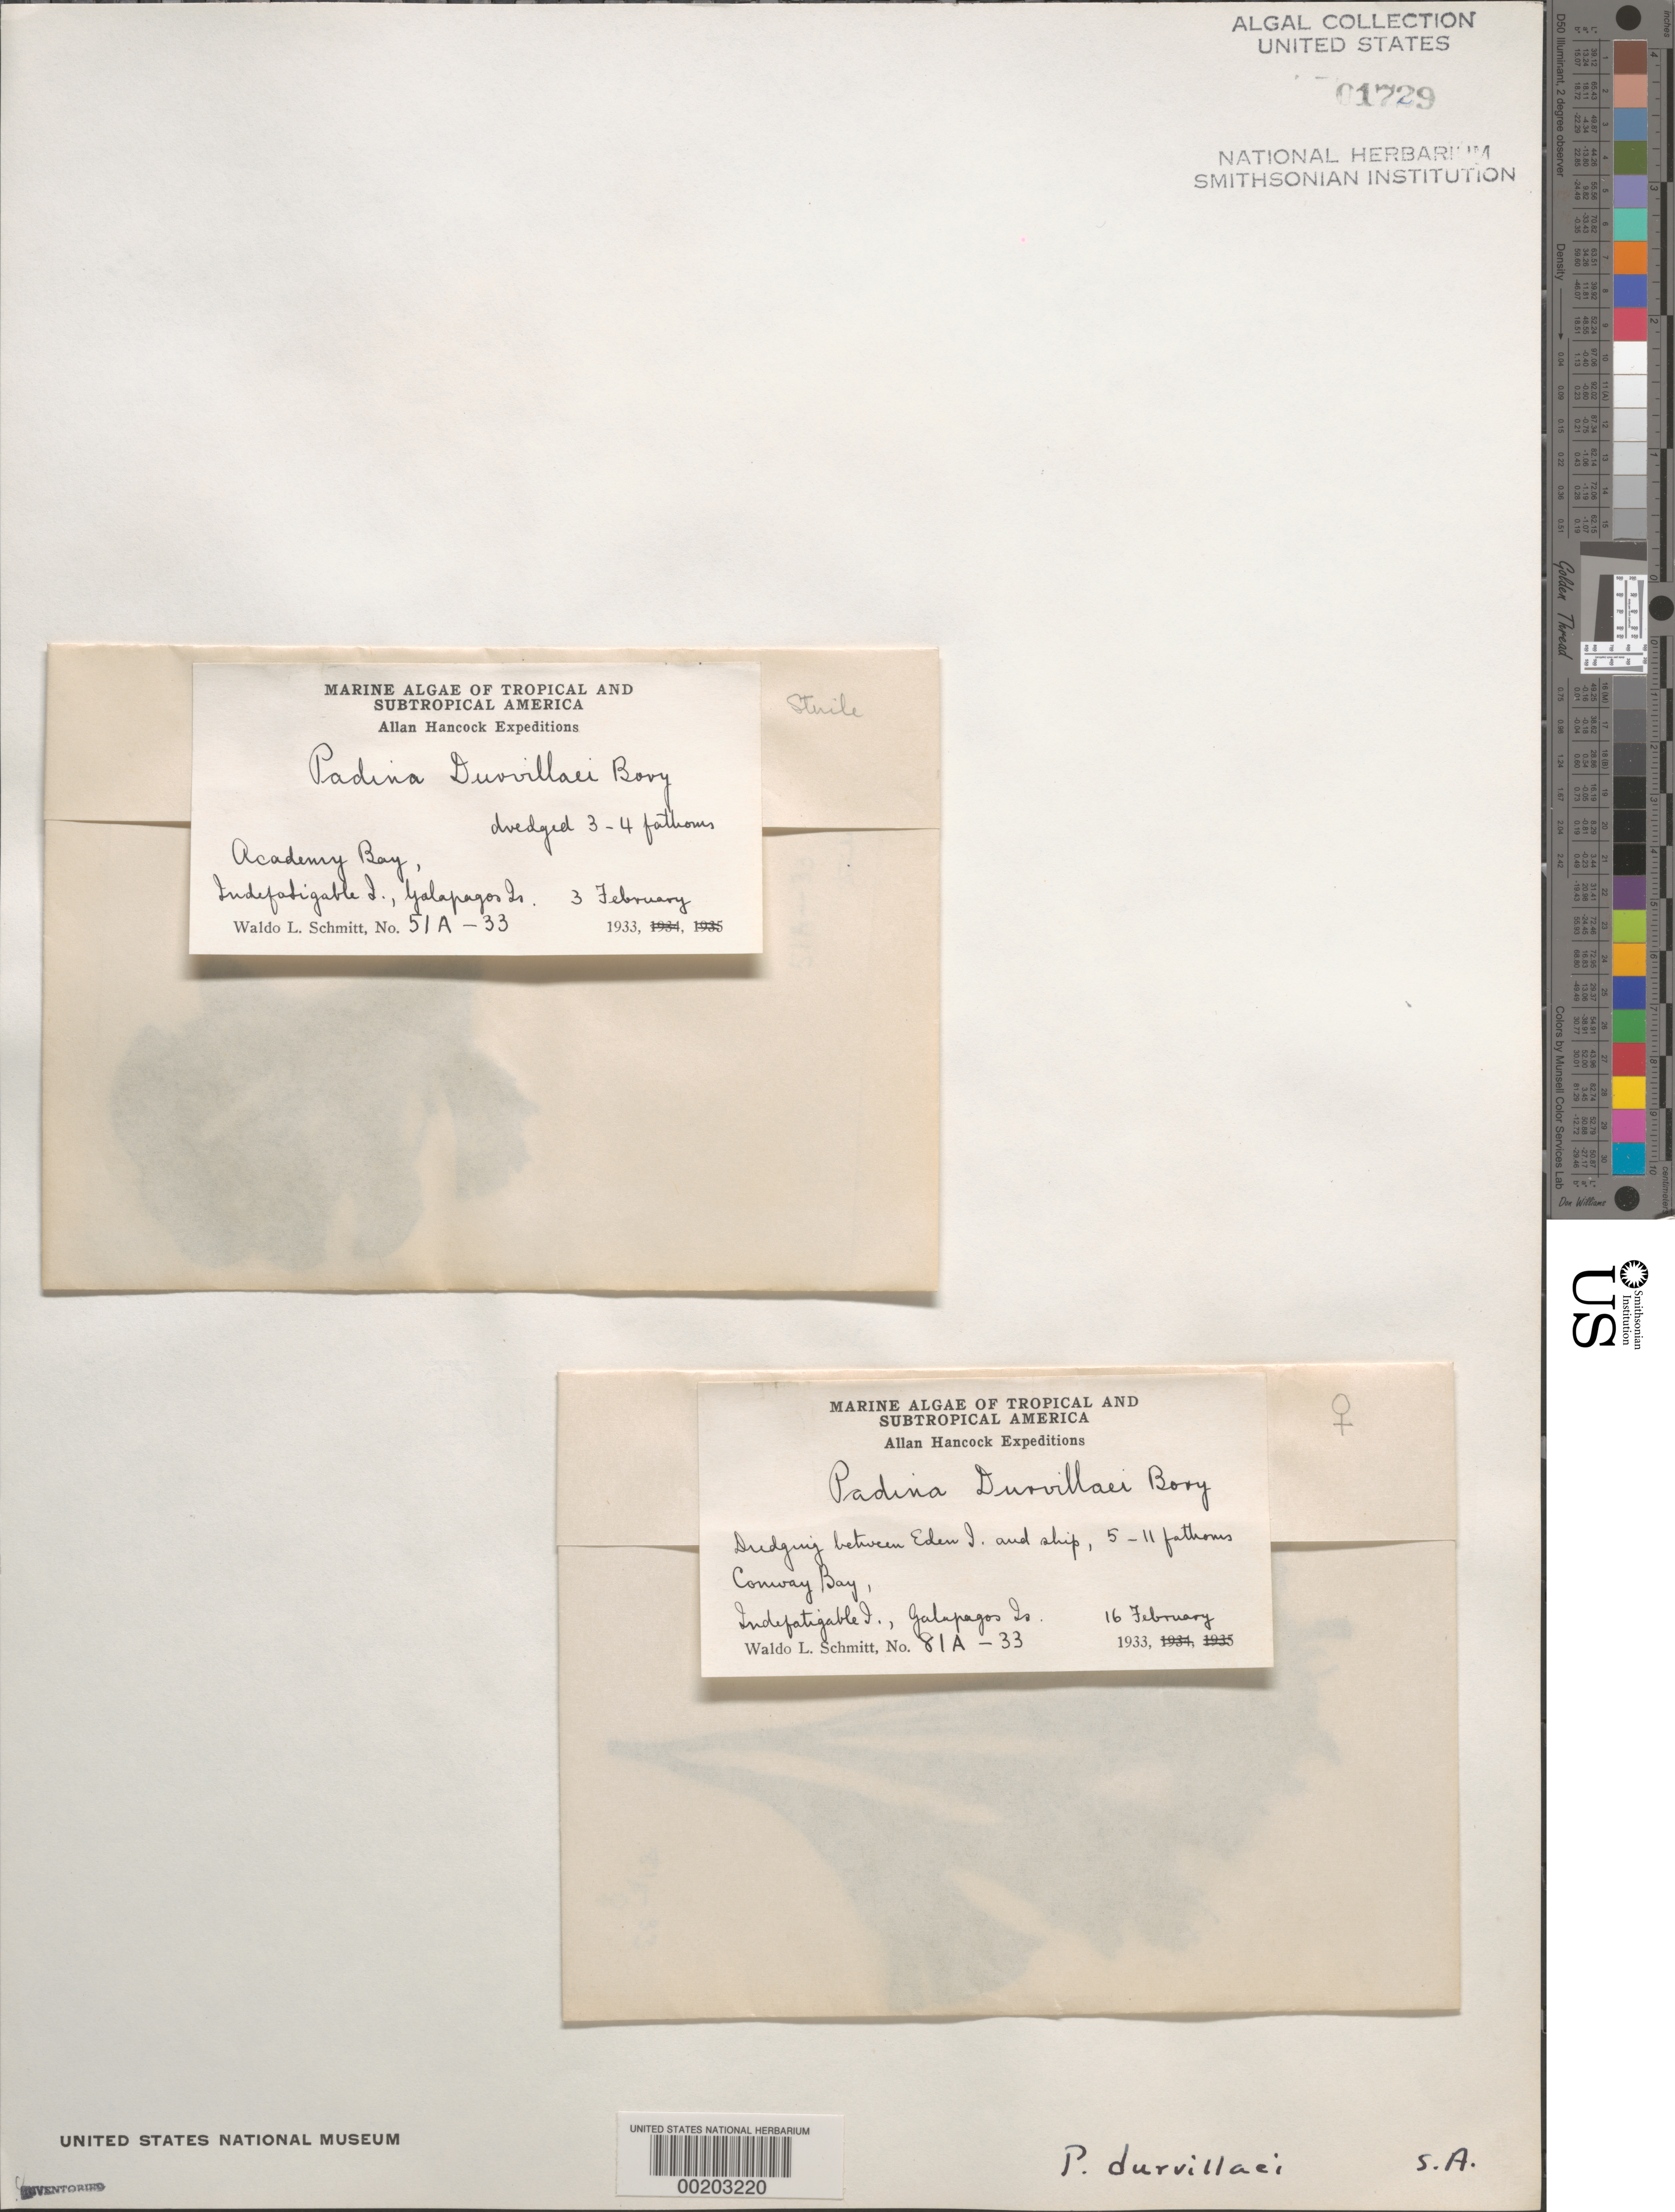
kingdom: Chromista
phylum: Ochrophyta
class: Phaeophyceae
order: Dictyotales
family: Dictyotaceae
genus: Padina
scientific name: Padina durvillaei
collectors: W. L. Schmitt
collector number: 51A-33 & 81A-33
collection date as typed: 03 Feb 1933 AND 16 Feb 1933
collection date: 1933-02-03,1933-02-16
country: Ecuador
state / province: Colón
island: Santa Cruz [Indefatigable, Chaves]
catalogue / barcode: US 1729